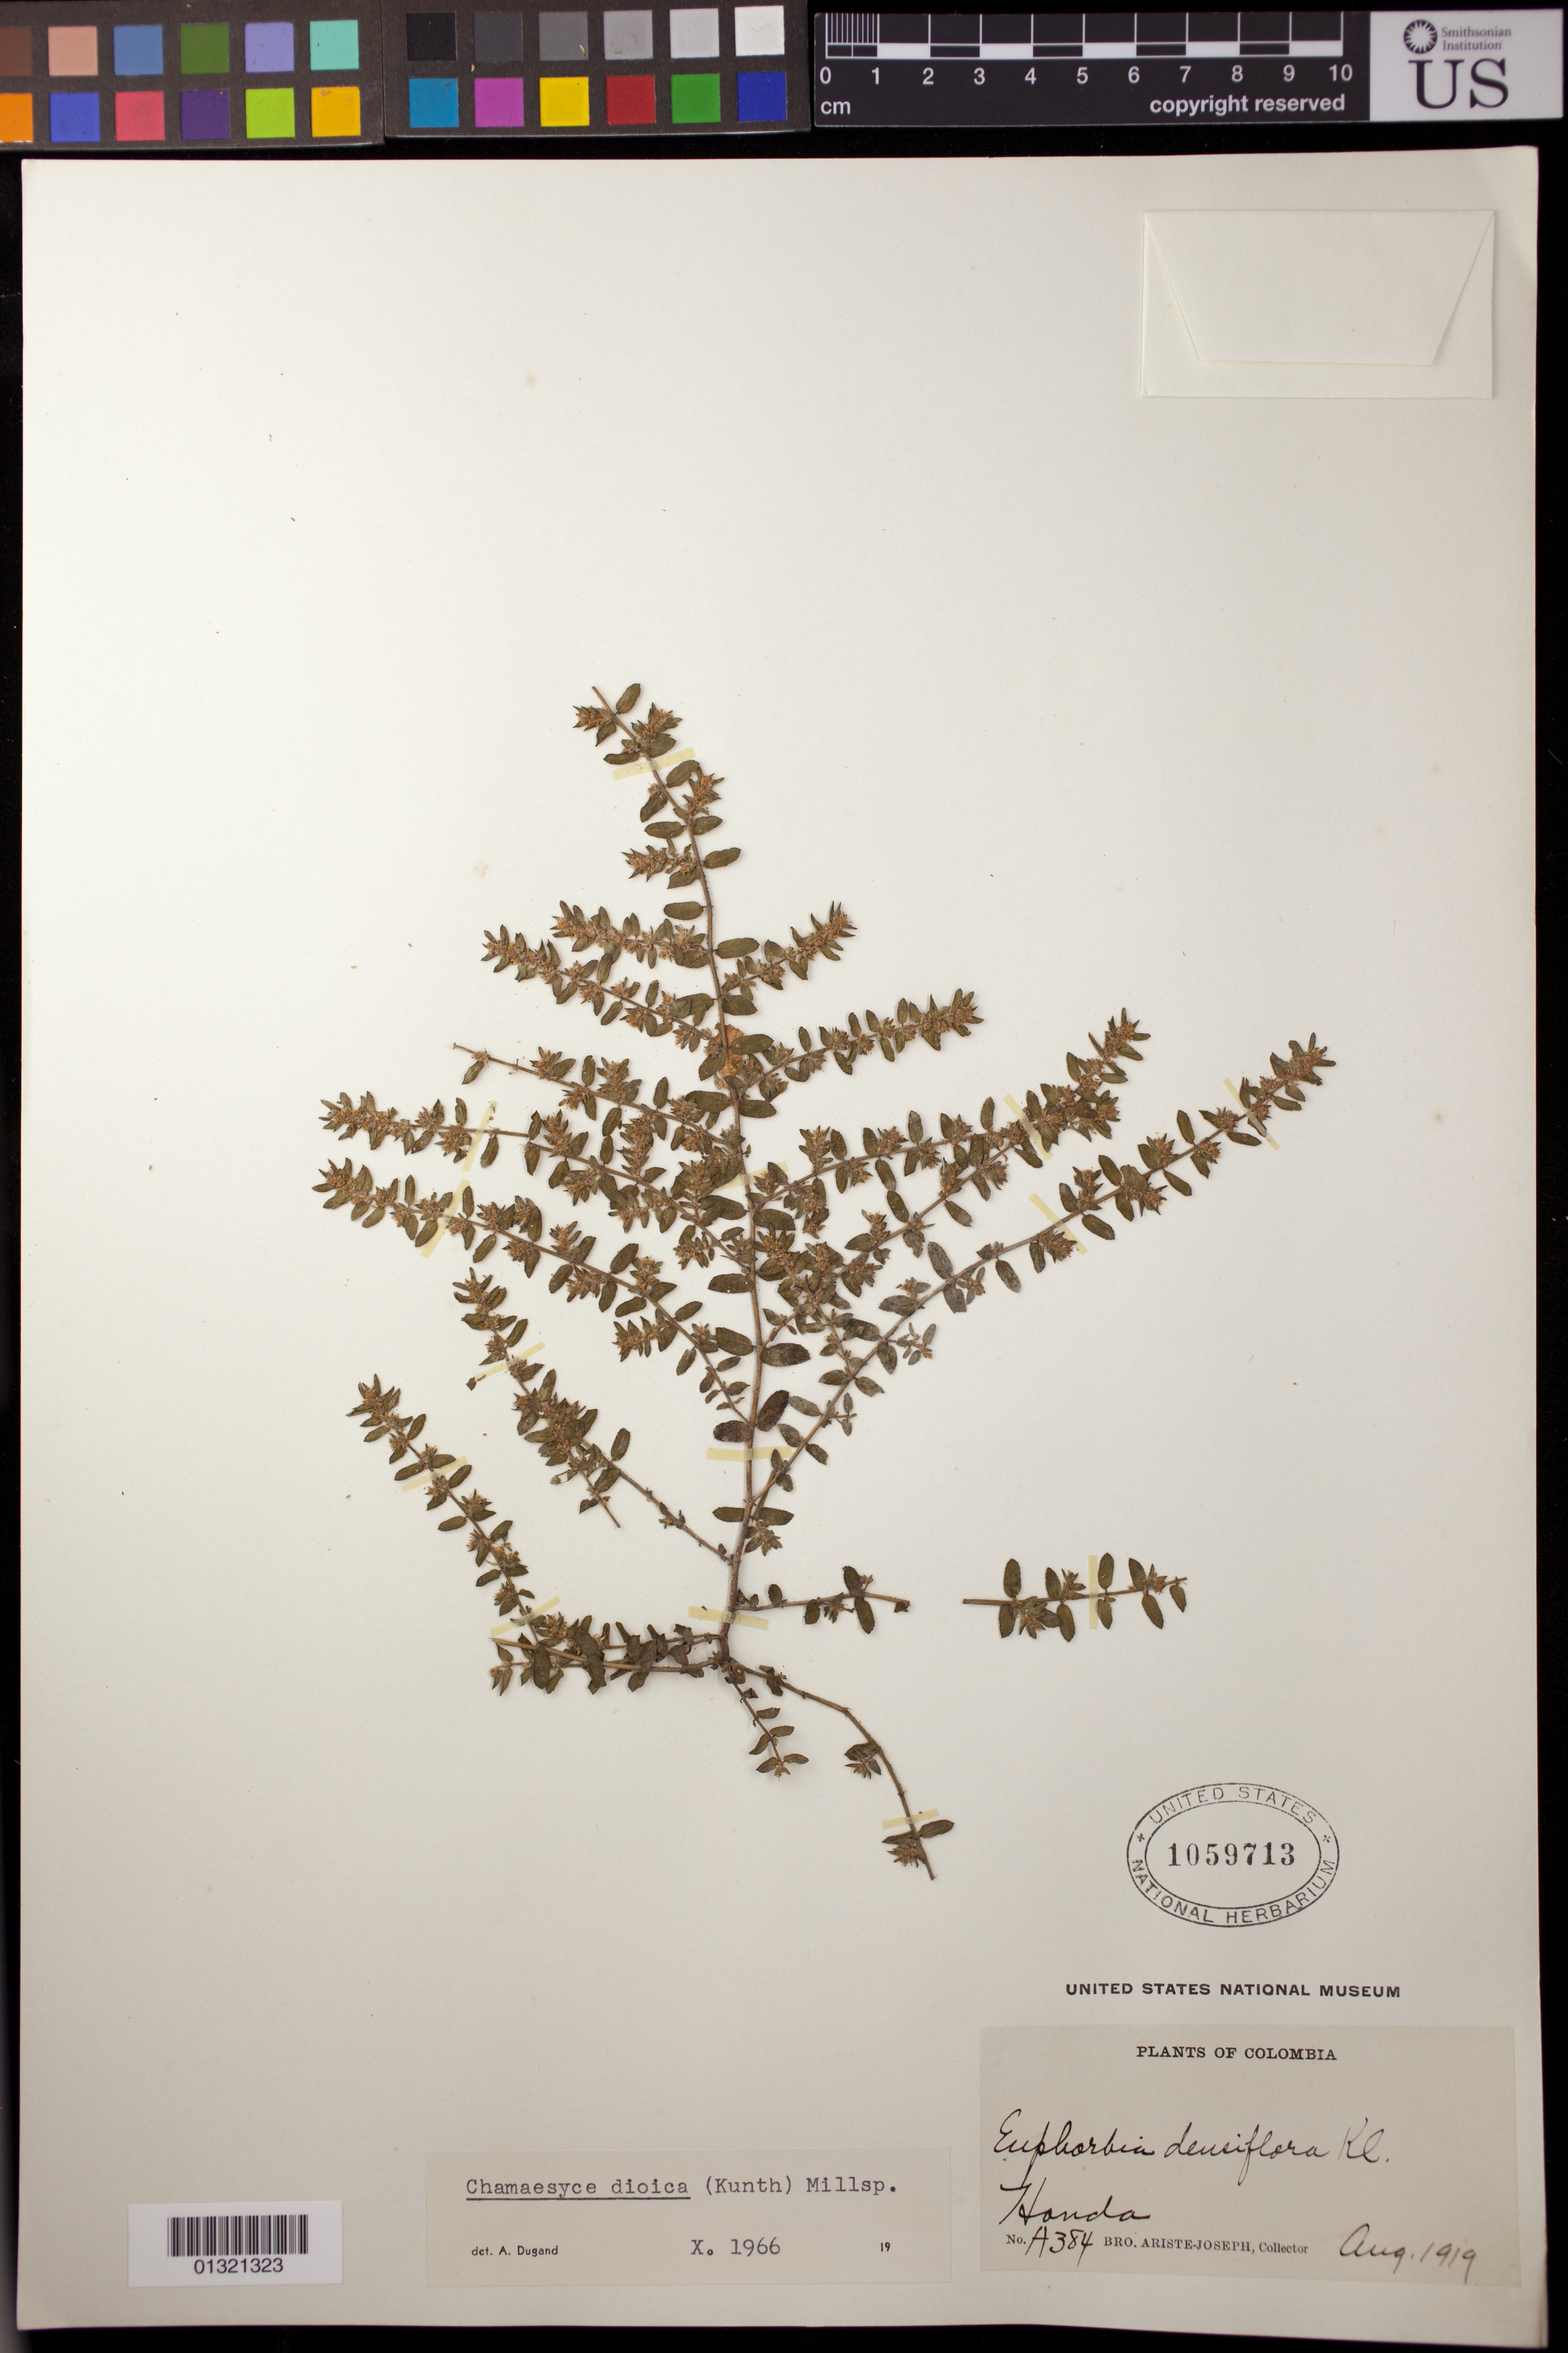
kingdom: Plantae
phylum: Tracheophyta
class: Magnoliopsida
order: Malpighiales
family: Euphorbiaceae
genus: Euphorbia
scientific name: Euphorbia dioeca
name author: Kunth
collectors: Bro. Ariste-Joseph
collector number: A384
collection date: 1919-08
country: Colombia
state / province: Tolima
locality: Honda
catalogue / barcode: US 1059713